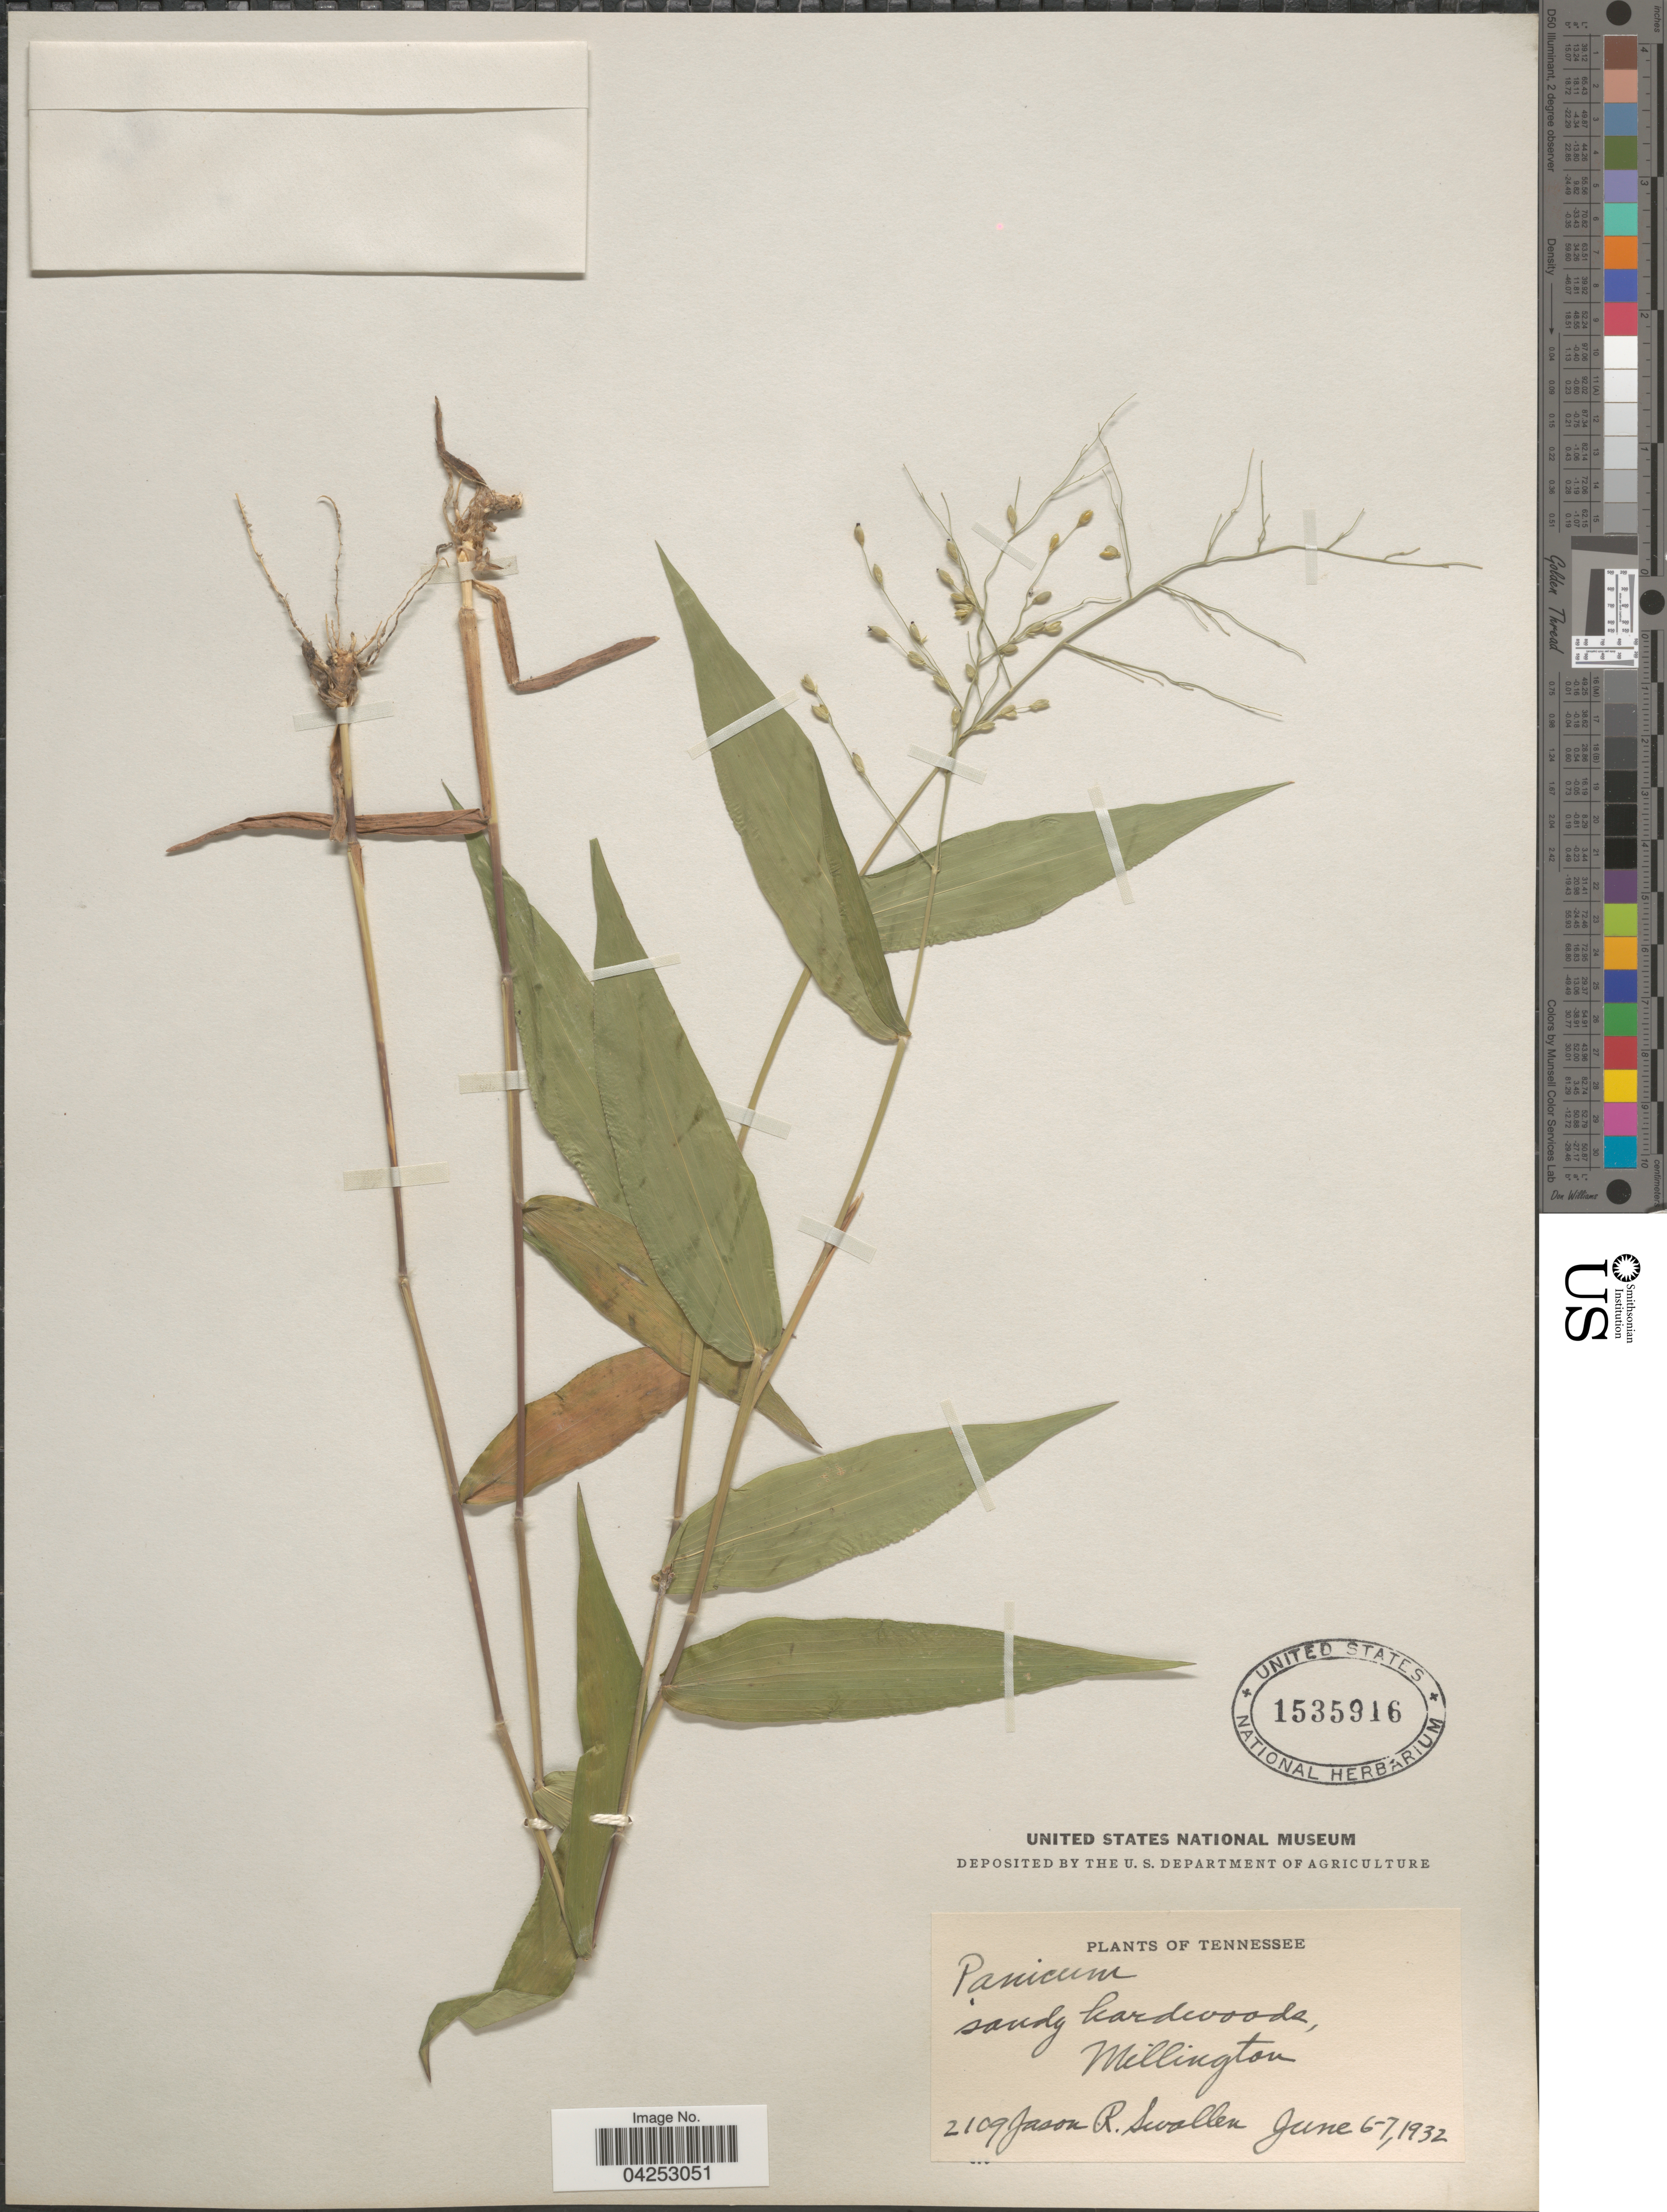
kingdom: Plantae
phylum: Tracheophyta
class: Liliopsida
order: Poales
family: Poaceae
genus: Dichanthelium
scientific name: Dichanthelium boscii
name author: (Poir.) Gould & C.A. Clark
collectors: J. R. Swallen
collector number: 2109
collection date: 1932-06-06/1932-06-07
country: United States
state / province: Tennessee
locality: Sandy hardwoods, Millington.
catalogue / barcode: US 1535916